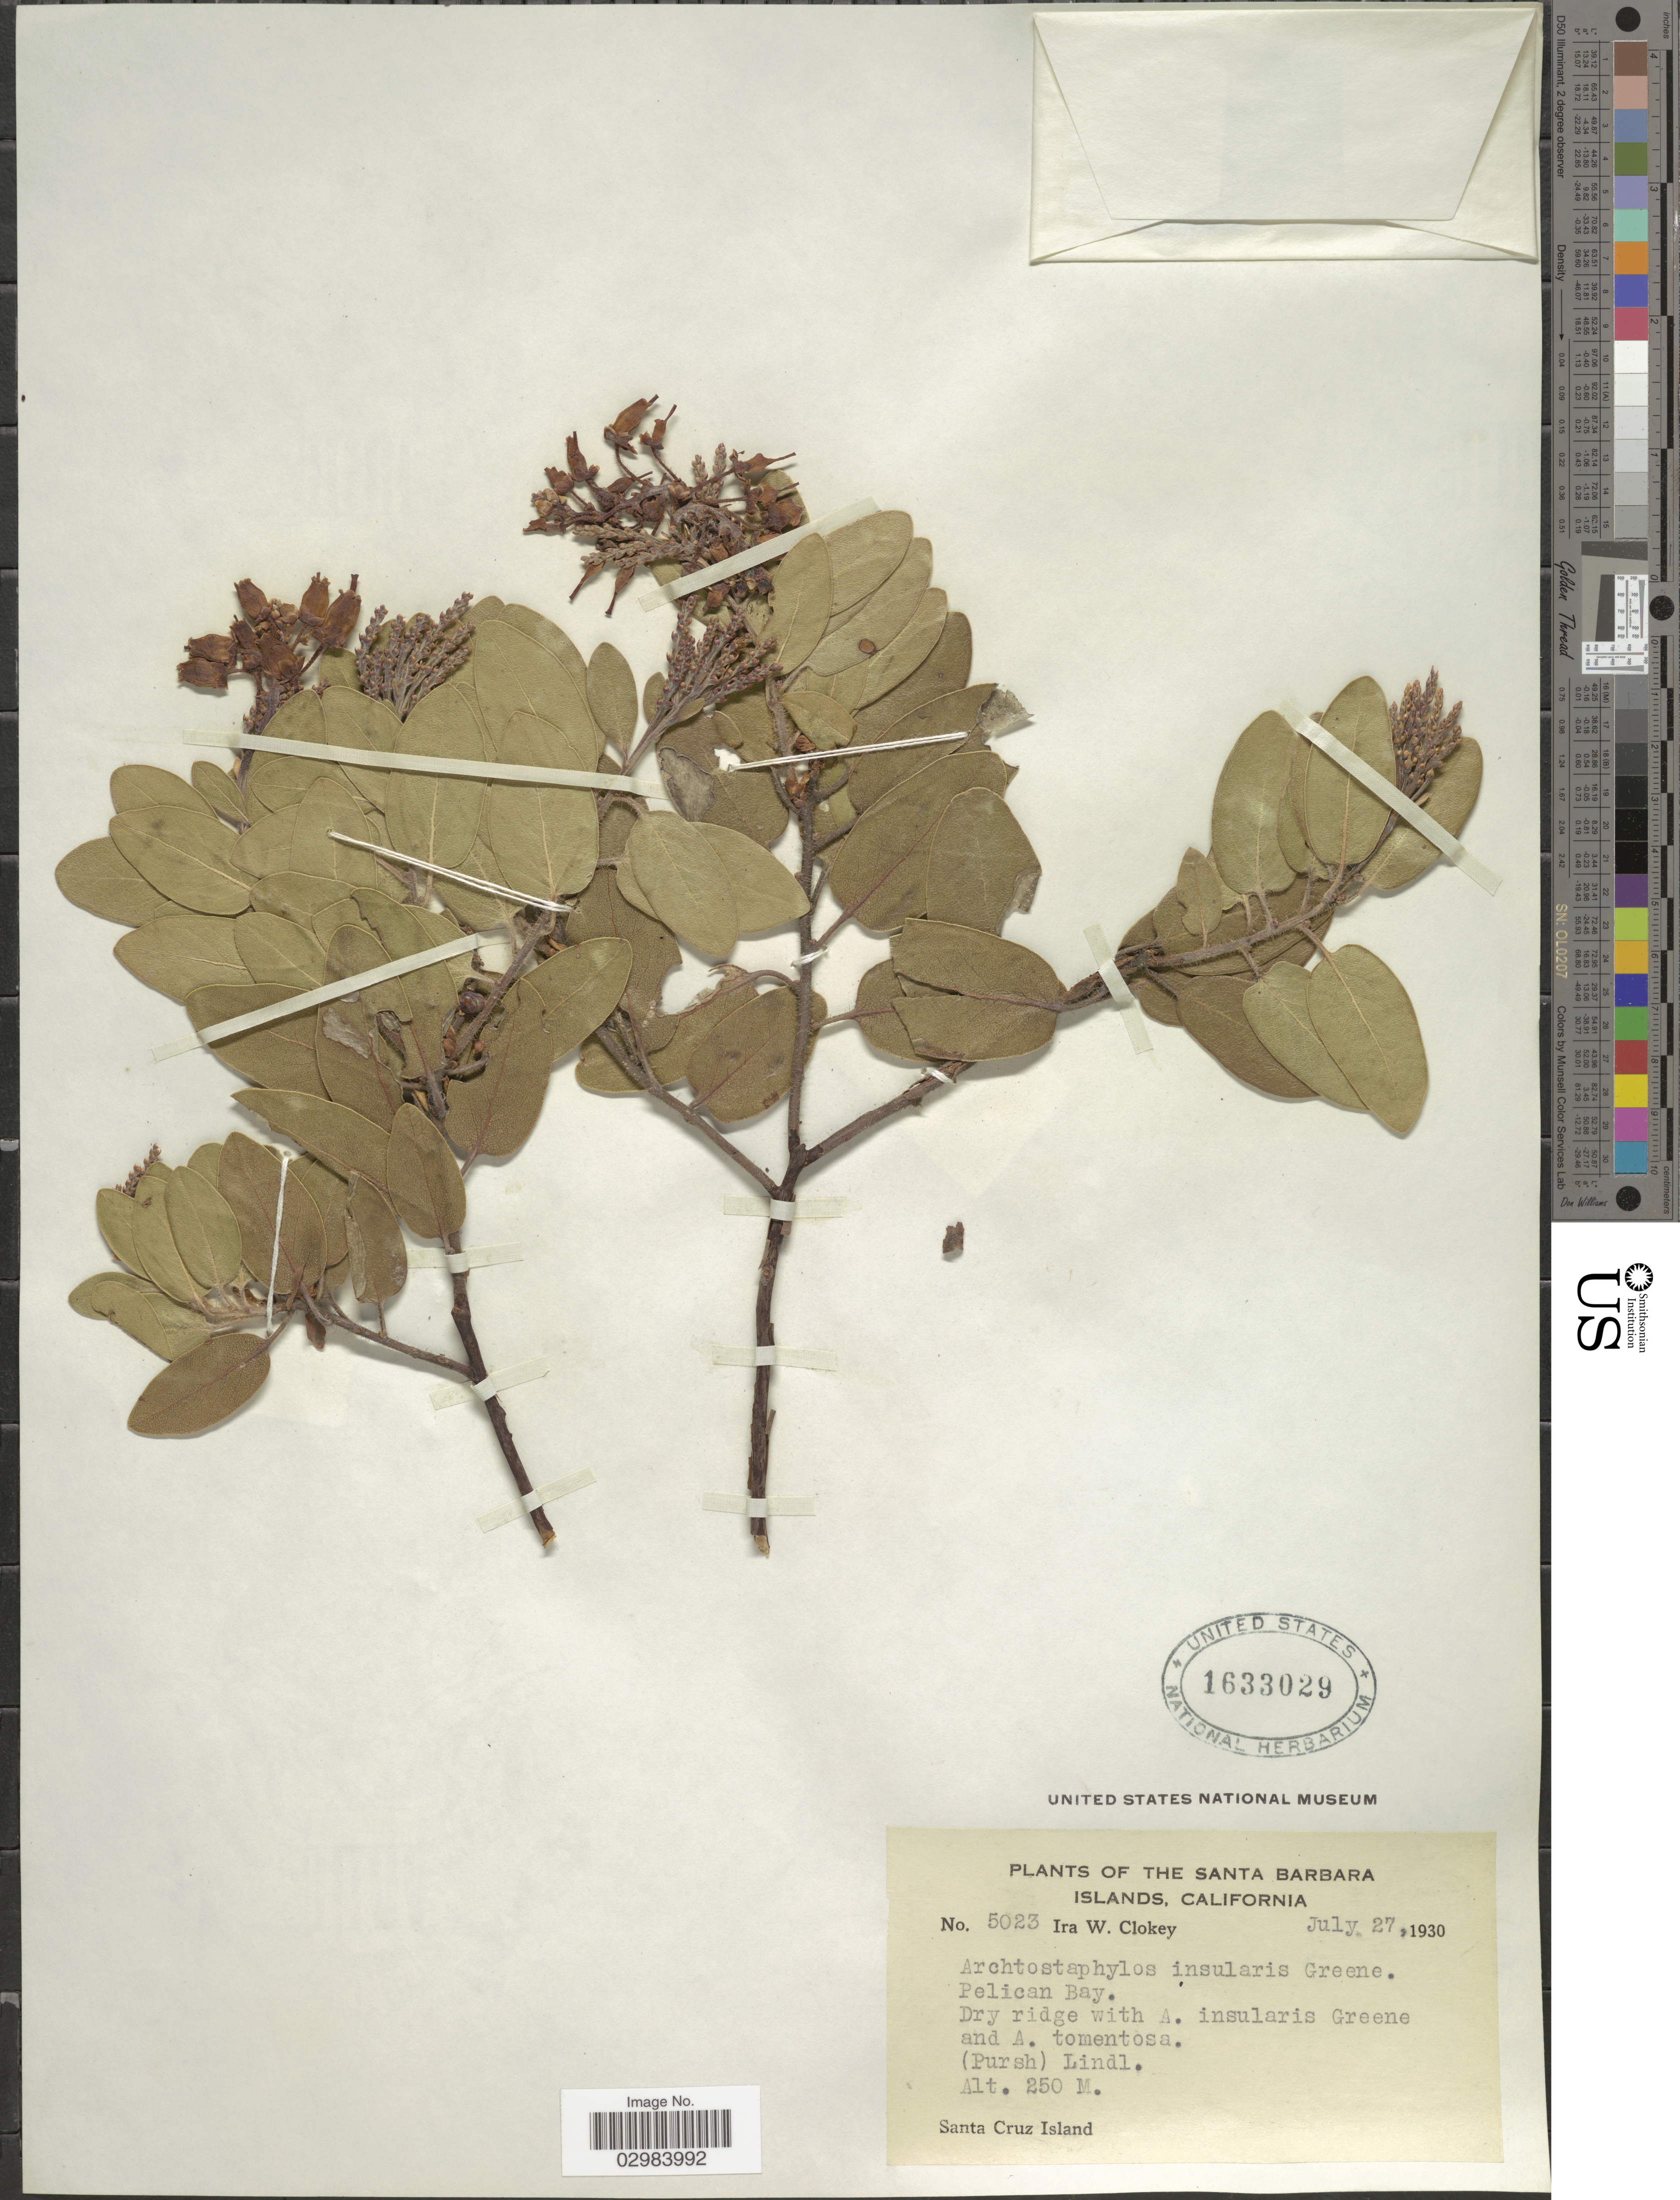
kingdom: Plantae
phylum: Tracheophyta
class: Magnoliopsida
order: Ericales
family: Ericaceae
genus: Arctostaphylos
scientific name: Arctostaphylos insularis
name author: Greene ex Parry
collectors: I. W. Clokey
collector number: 5023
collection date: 1930-07-27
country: United States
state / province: California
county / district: Santa Barbara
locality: The Santa Barbara Islands, Pelican Bay, Santa Cruz Island.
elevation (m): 250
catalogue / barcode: US 1633029